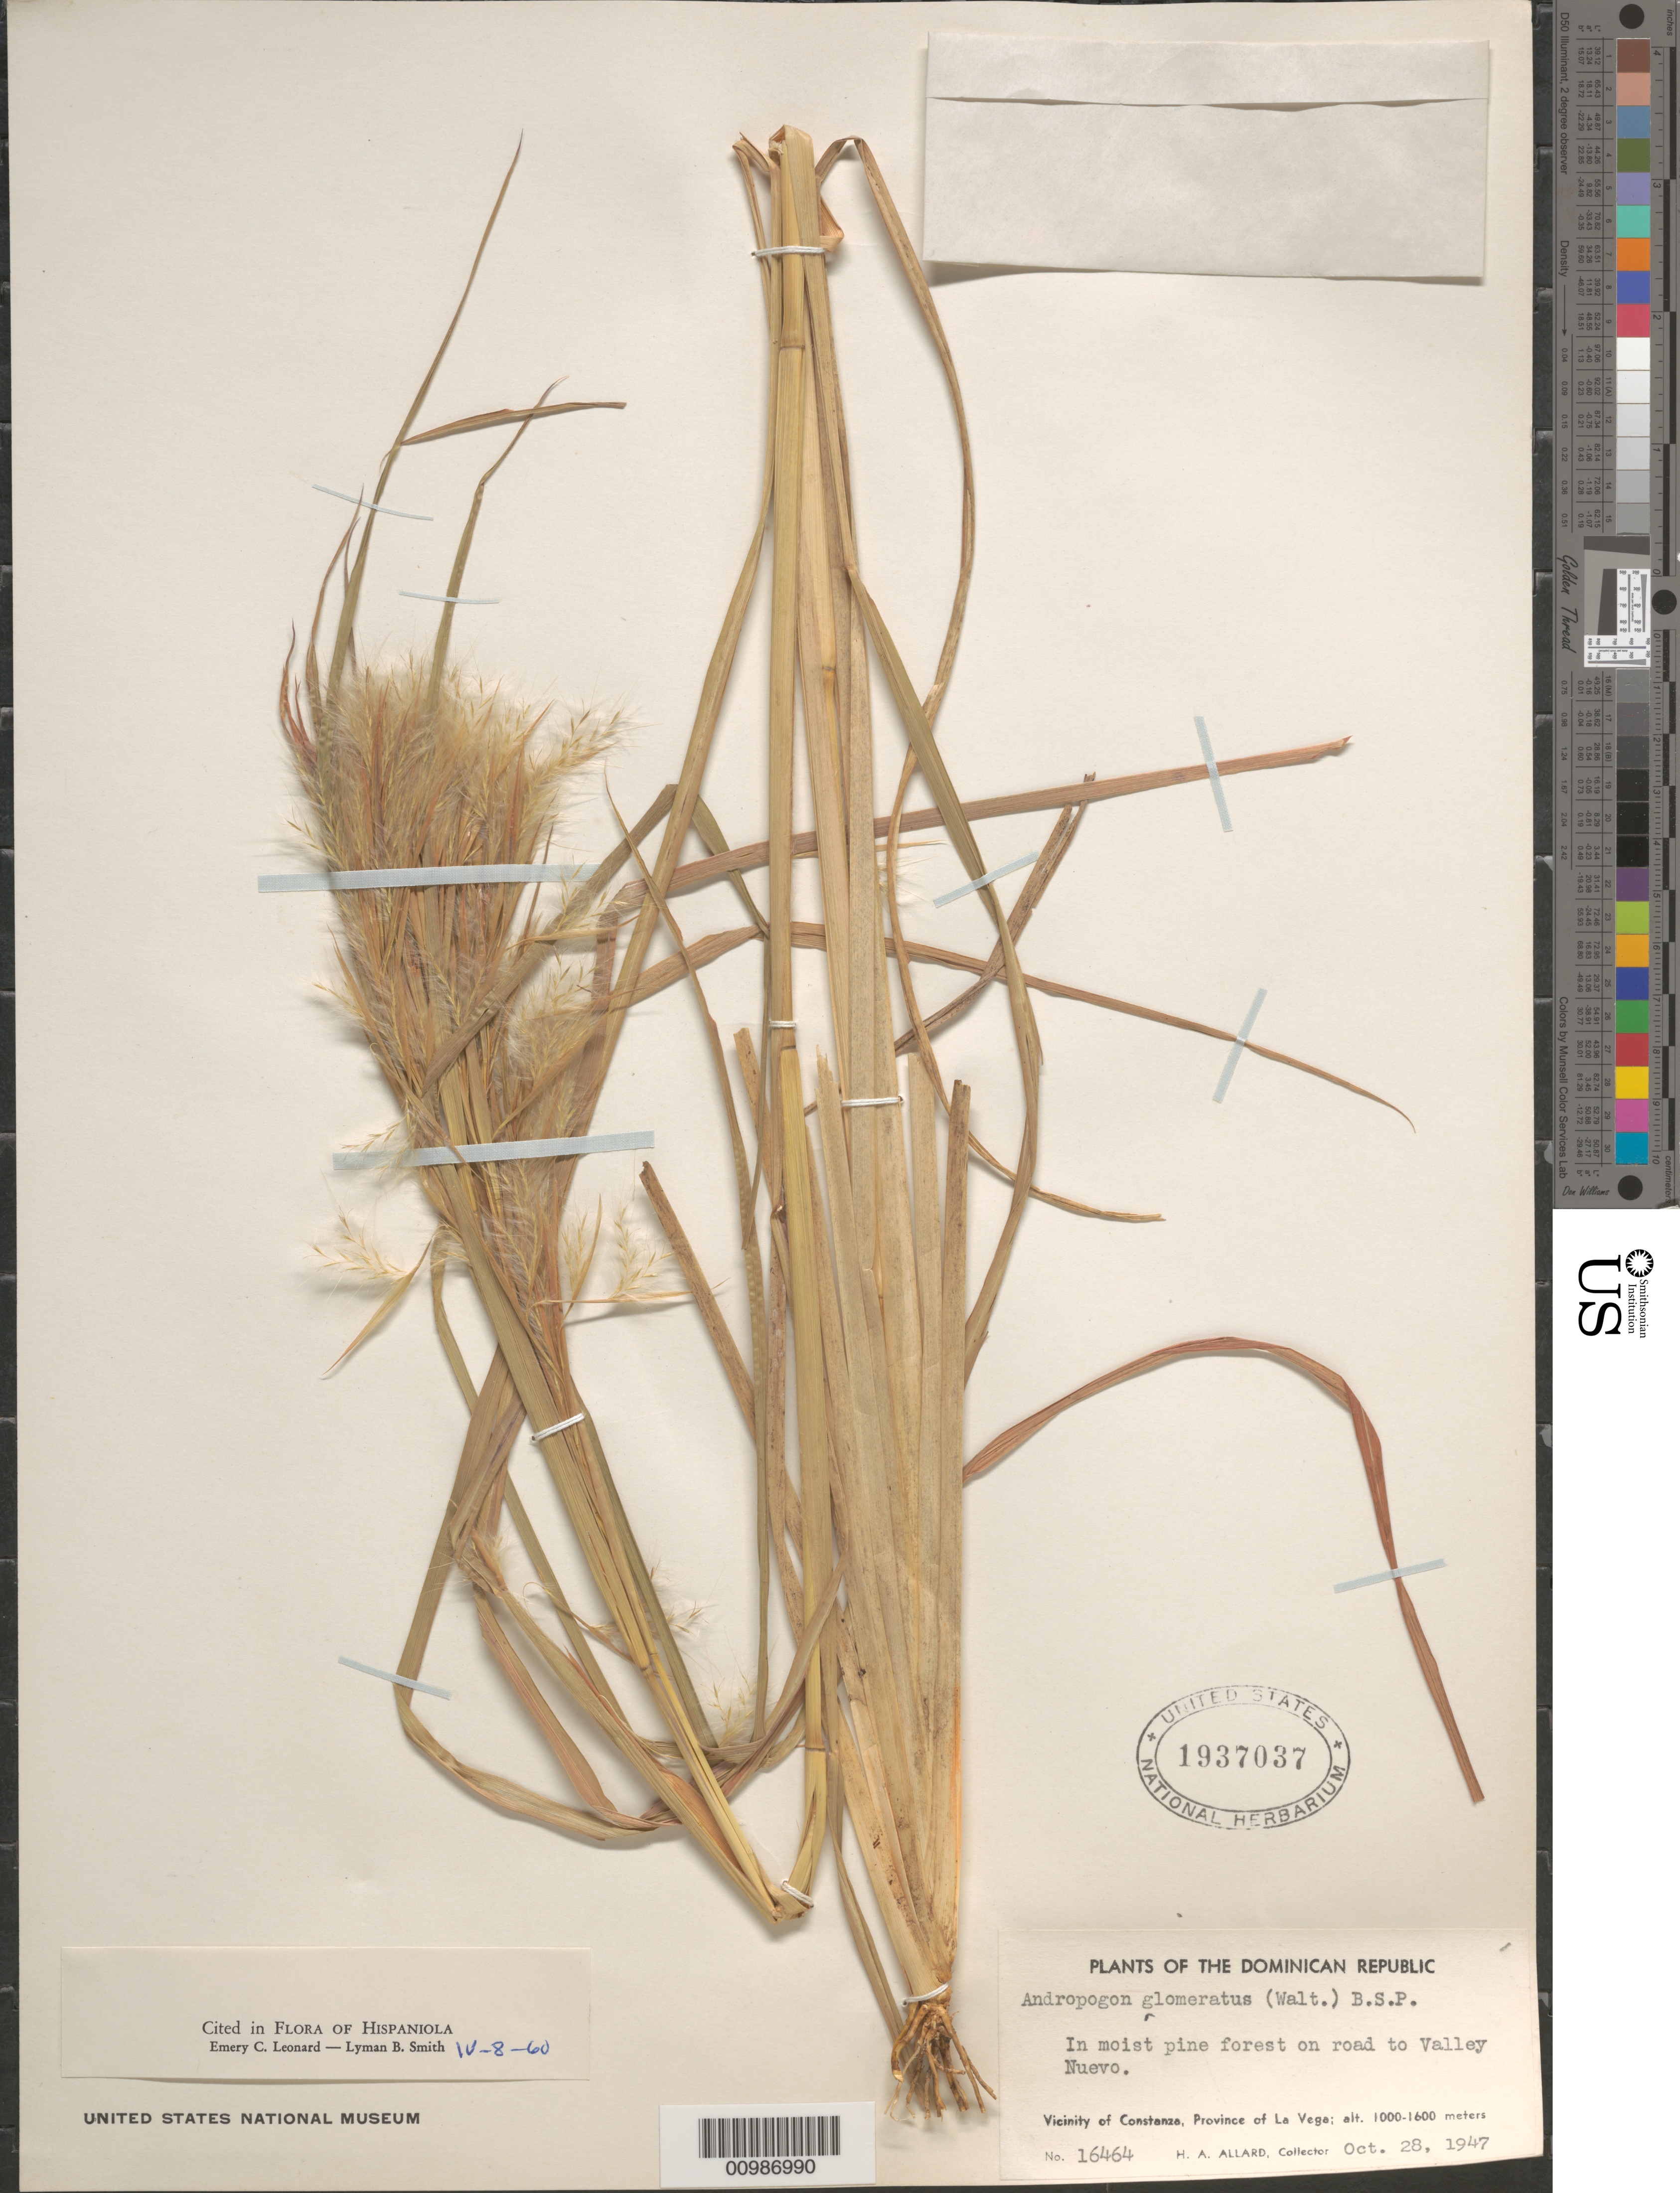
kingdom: Plantae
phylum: Tracheophyta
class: Liliopsida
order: Poales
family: Poaceae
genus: Andropogon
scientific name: Andropogon glomeratus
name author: (Walter) Britton, Stearns & Poggenb.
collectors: H. A. Allard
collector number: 16464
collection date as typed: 28 Oct 1947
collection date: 1947-10-28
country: Dominican Republic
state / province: La Vega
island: Hispaniola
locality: vicinity of Constanza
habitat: in moist pine forest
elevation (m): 1000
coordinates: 0 N, 0 E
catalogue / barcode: US 1937037